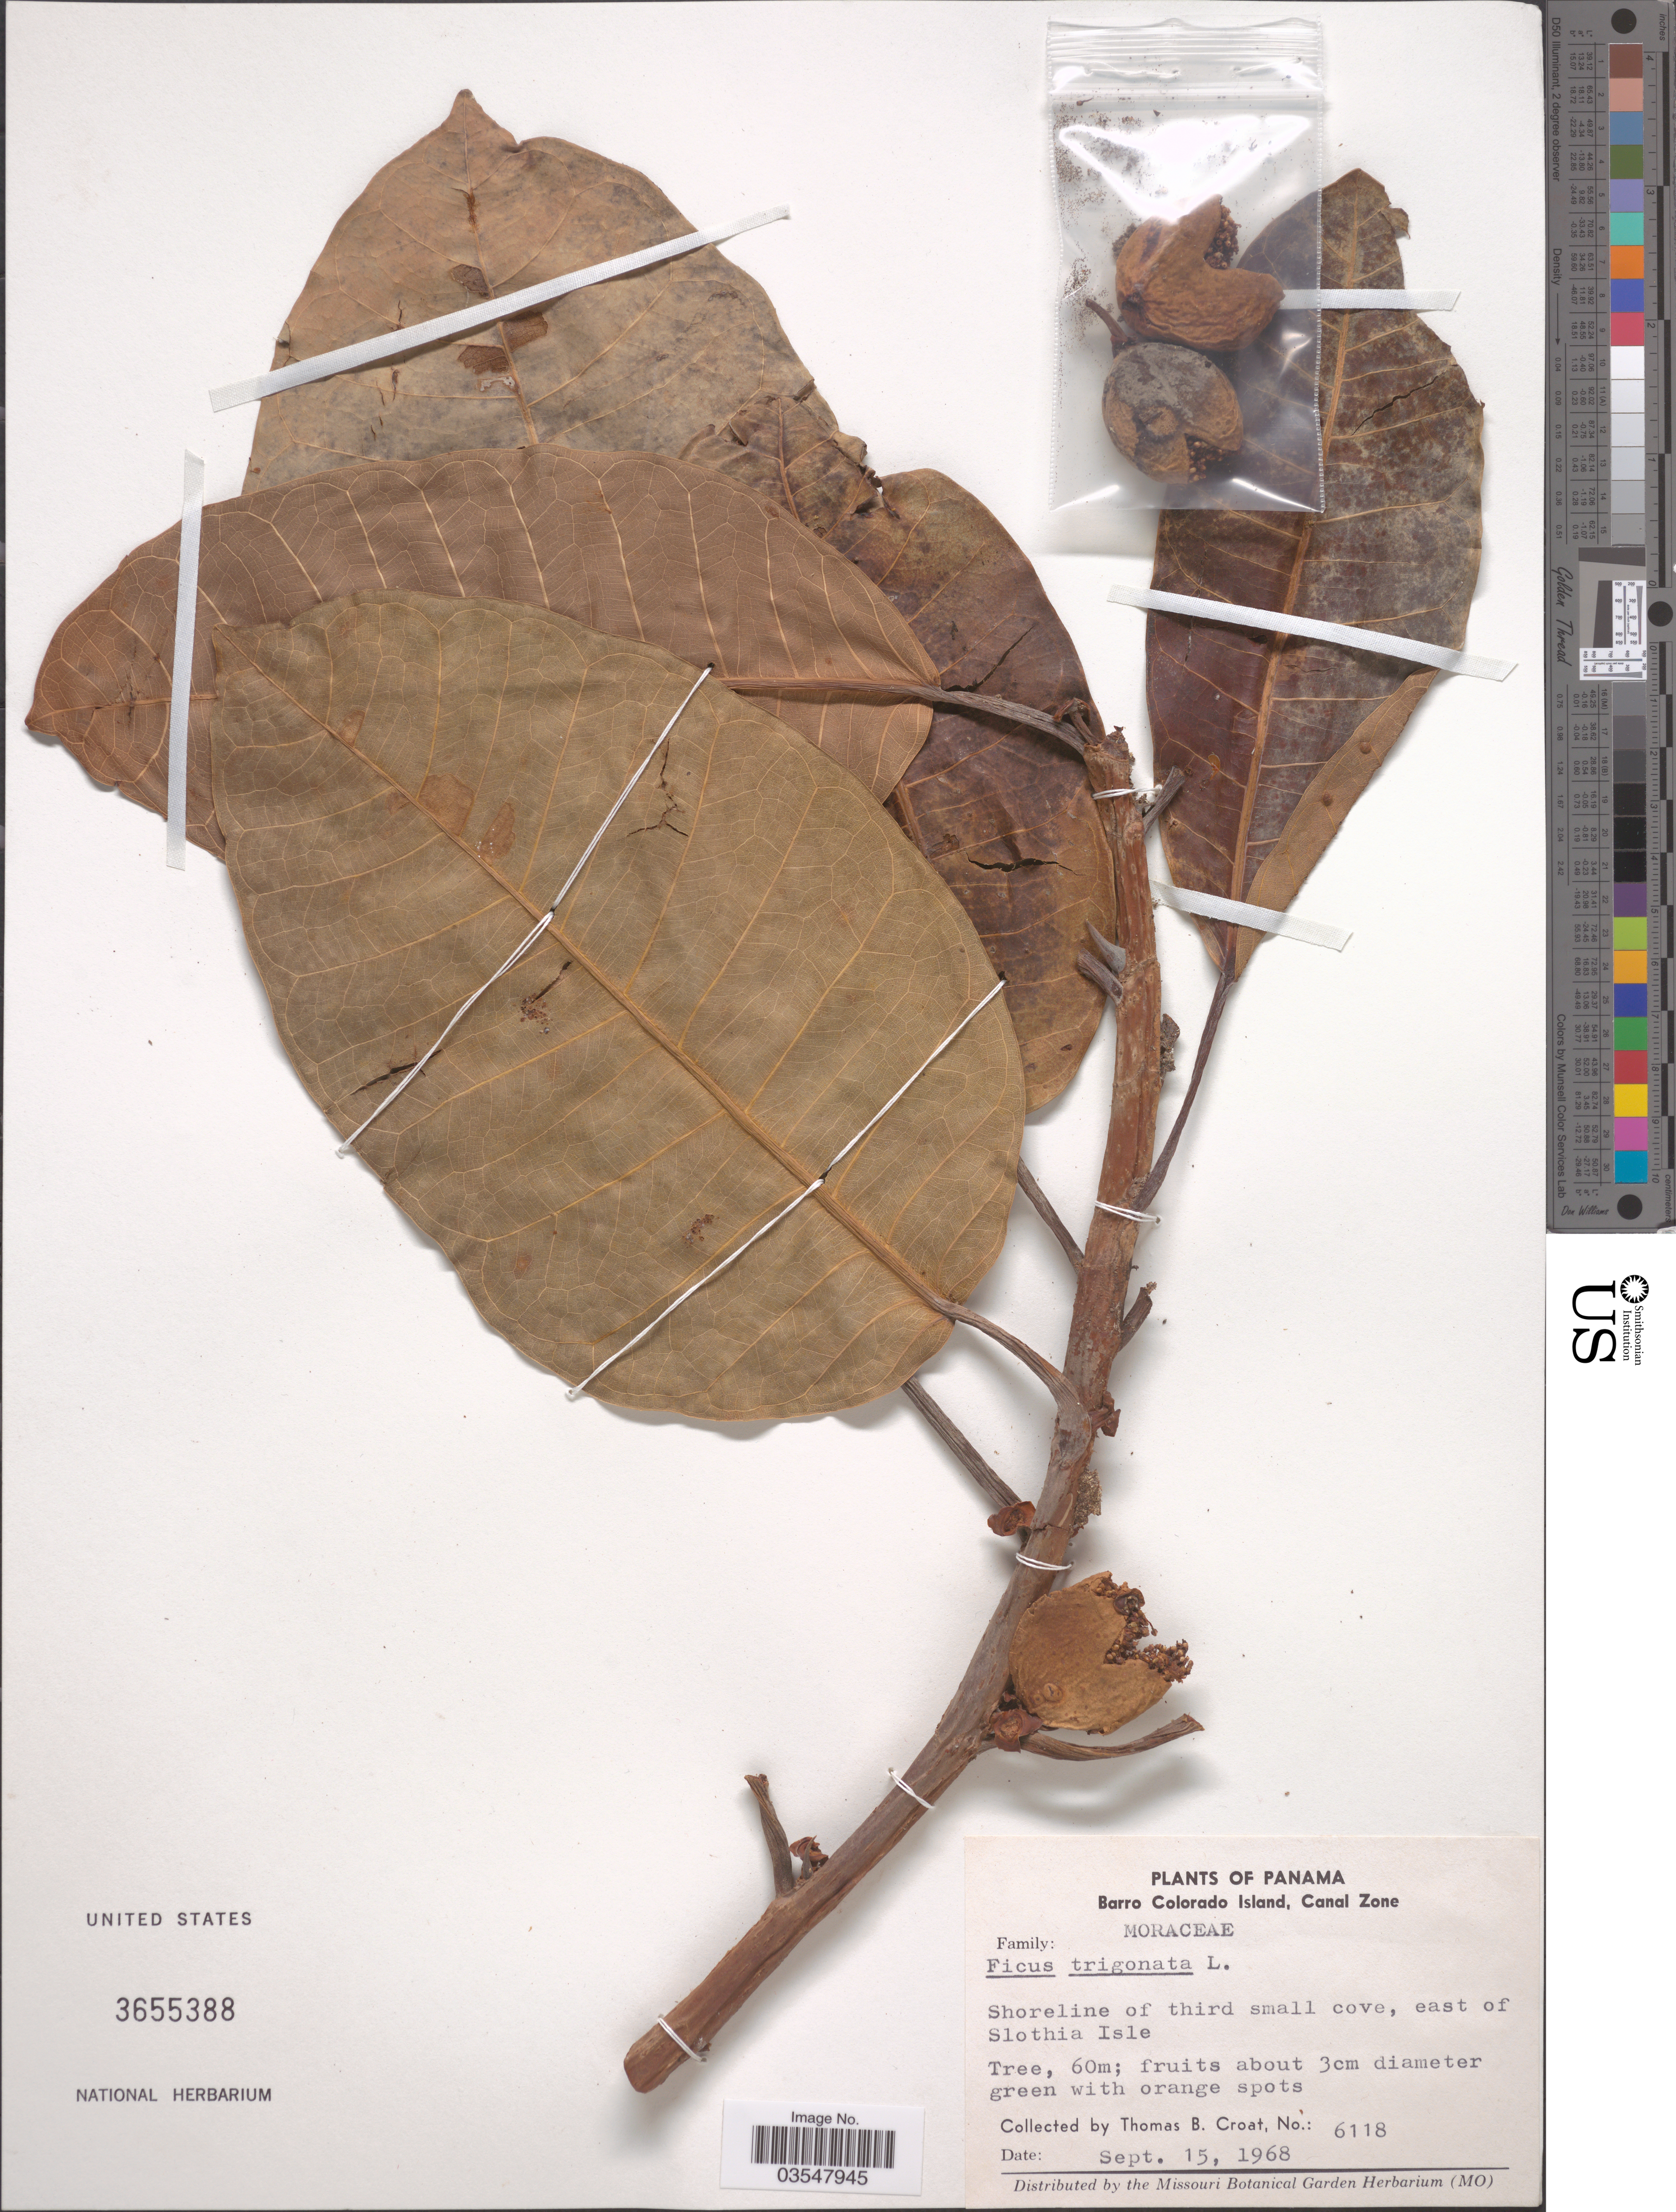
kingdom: Plantae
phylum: Tracheophyta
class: Magnoliopsida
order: Rosales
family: Moraceae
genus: Ficus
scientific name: Ficus crocata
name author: (Miq.) Miq.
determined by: Cardoso Pederneiras, L.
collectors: T. B. Croat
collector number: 6118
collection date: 1968-09-15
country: Panama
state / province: Panamá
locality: Barro Colorado Island, Canal Zone. Shoreline of third small cove, east of Slothia Isle.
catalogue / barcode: US 3655388